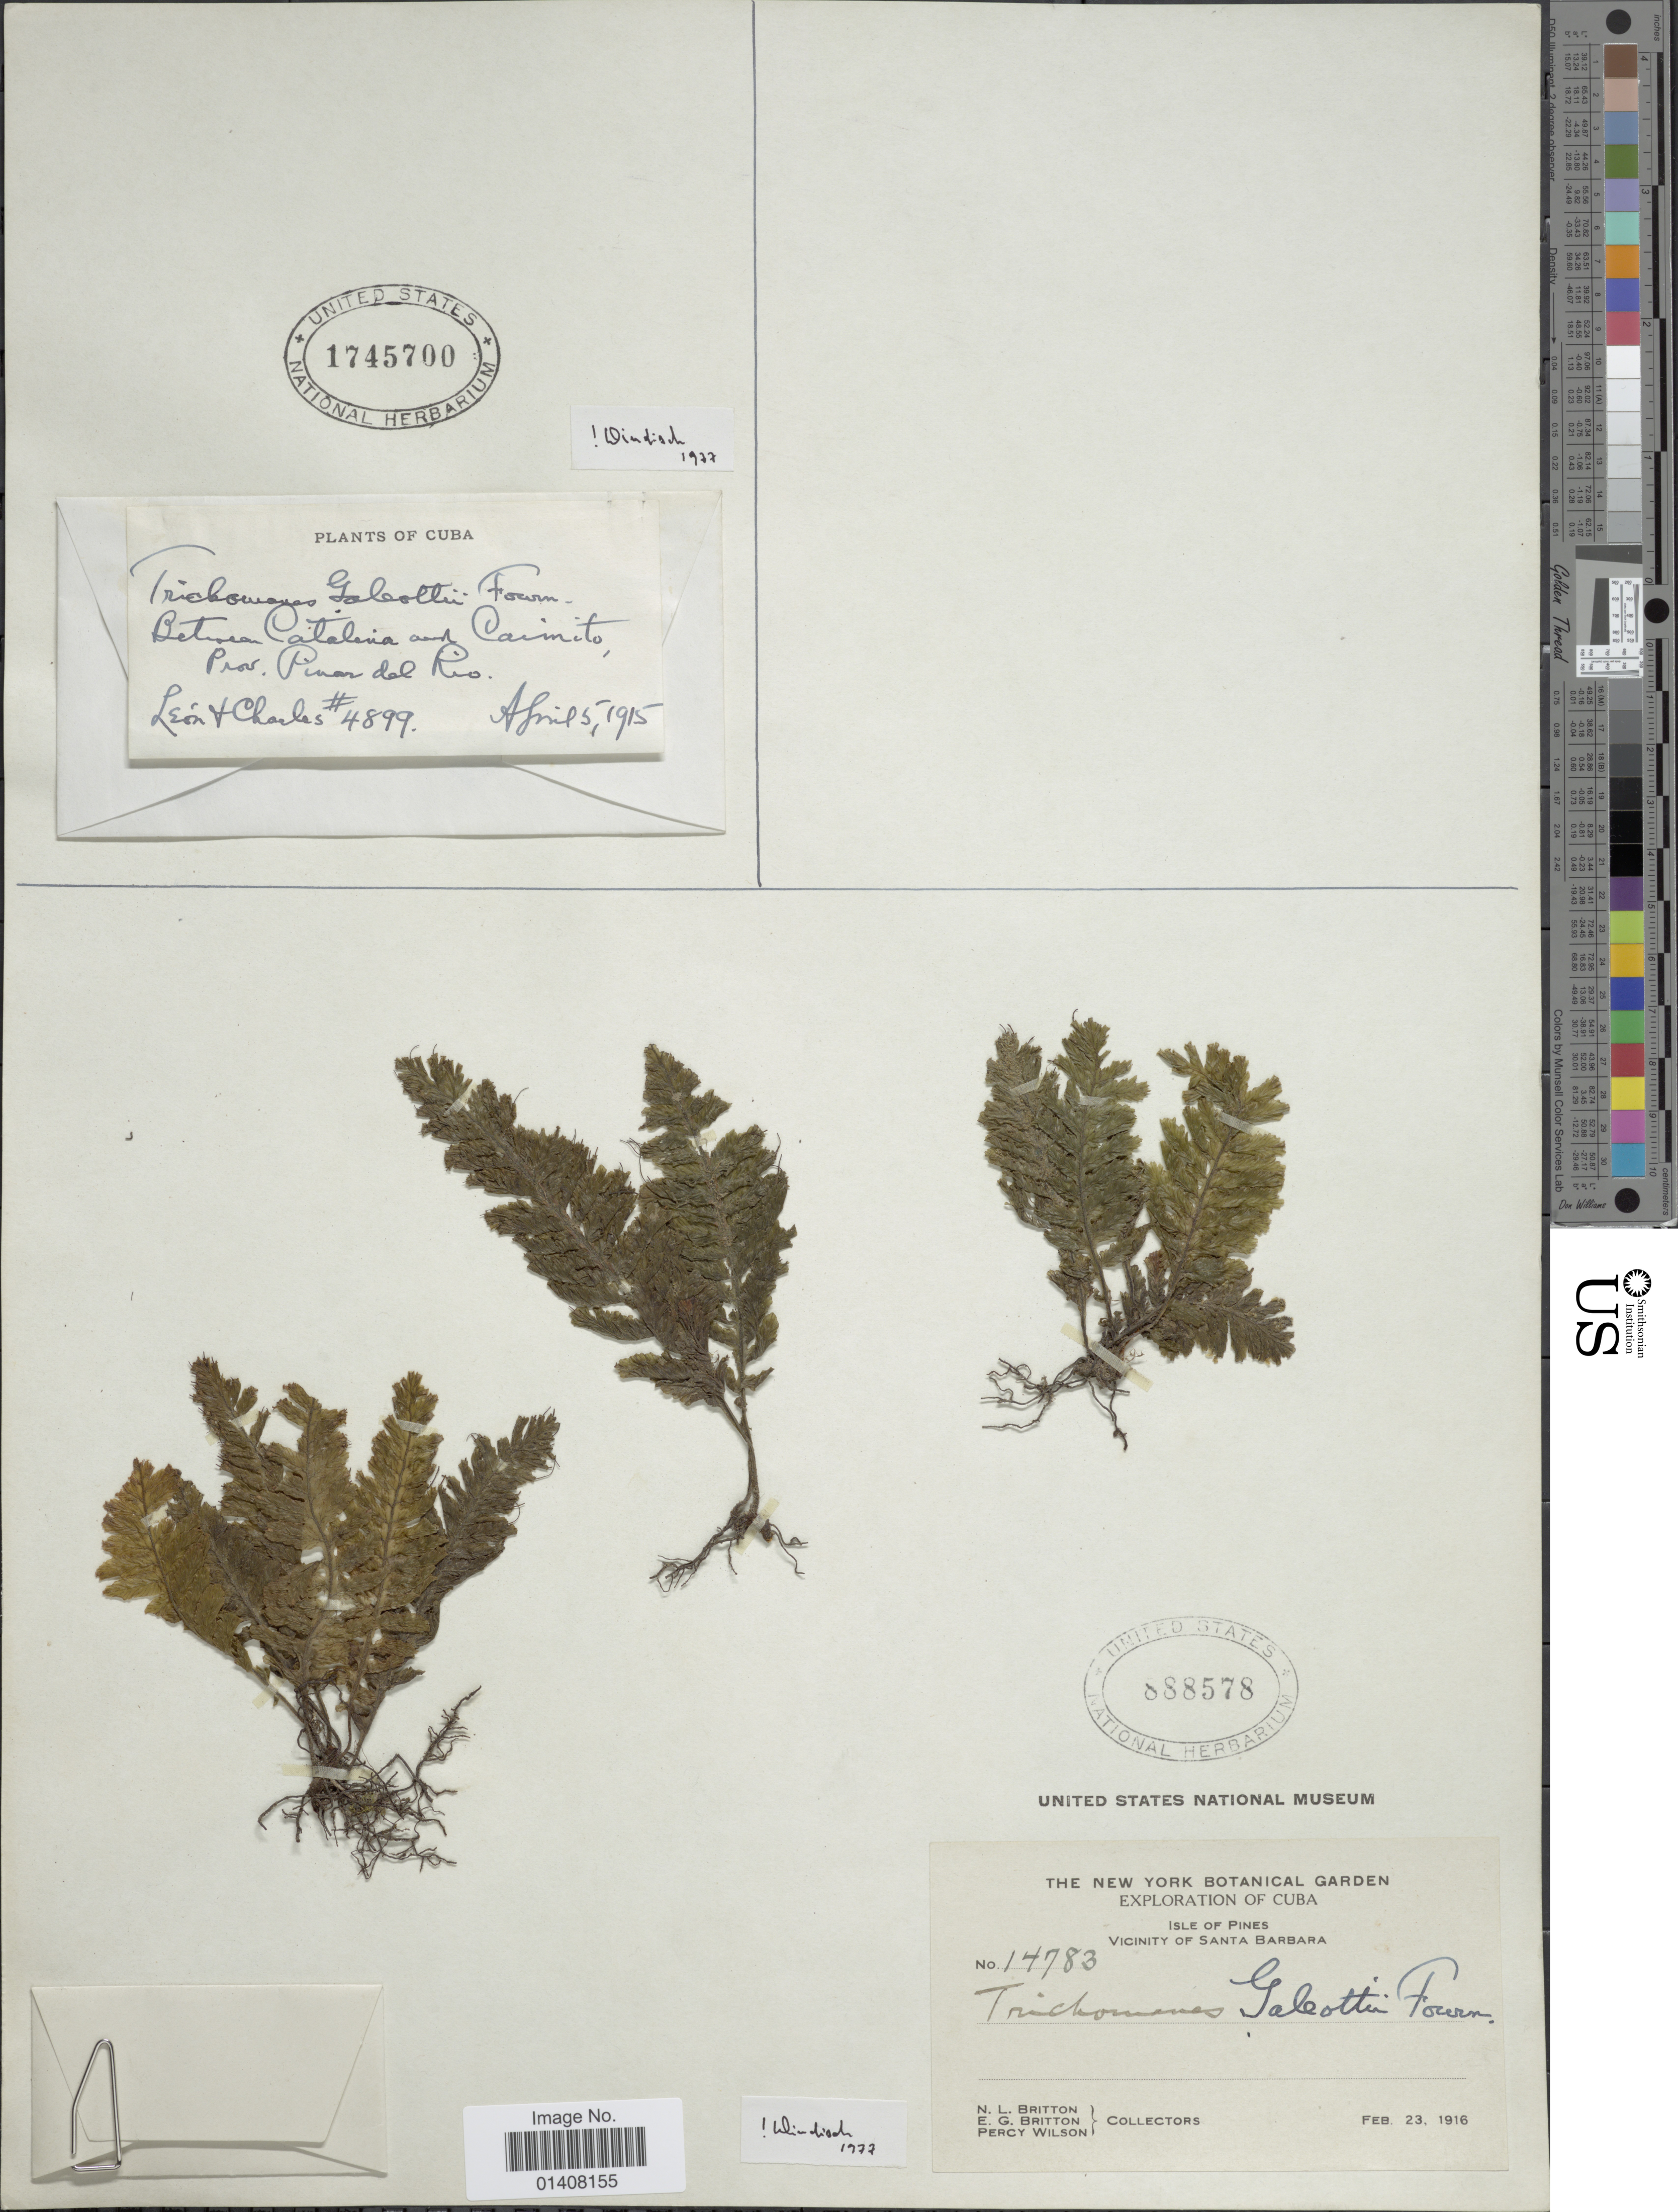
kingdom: Plantae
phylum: Tracheophyta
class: Polypodiopsida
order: Hymenophyllales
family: Hymenophyllaceae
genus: Trichomanes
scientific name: Trichomanes galeottii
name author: E. Fourn.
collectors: N. Britton, E. G. Britton & P. Wilson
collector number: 14783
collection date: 1916-02-23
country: Cuba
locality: Isle of Pines, Vicinity of Santa Barbara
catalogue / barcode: US 888578